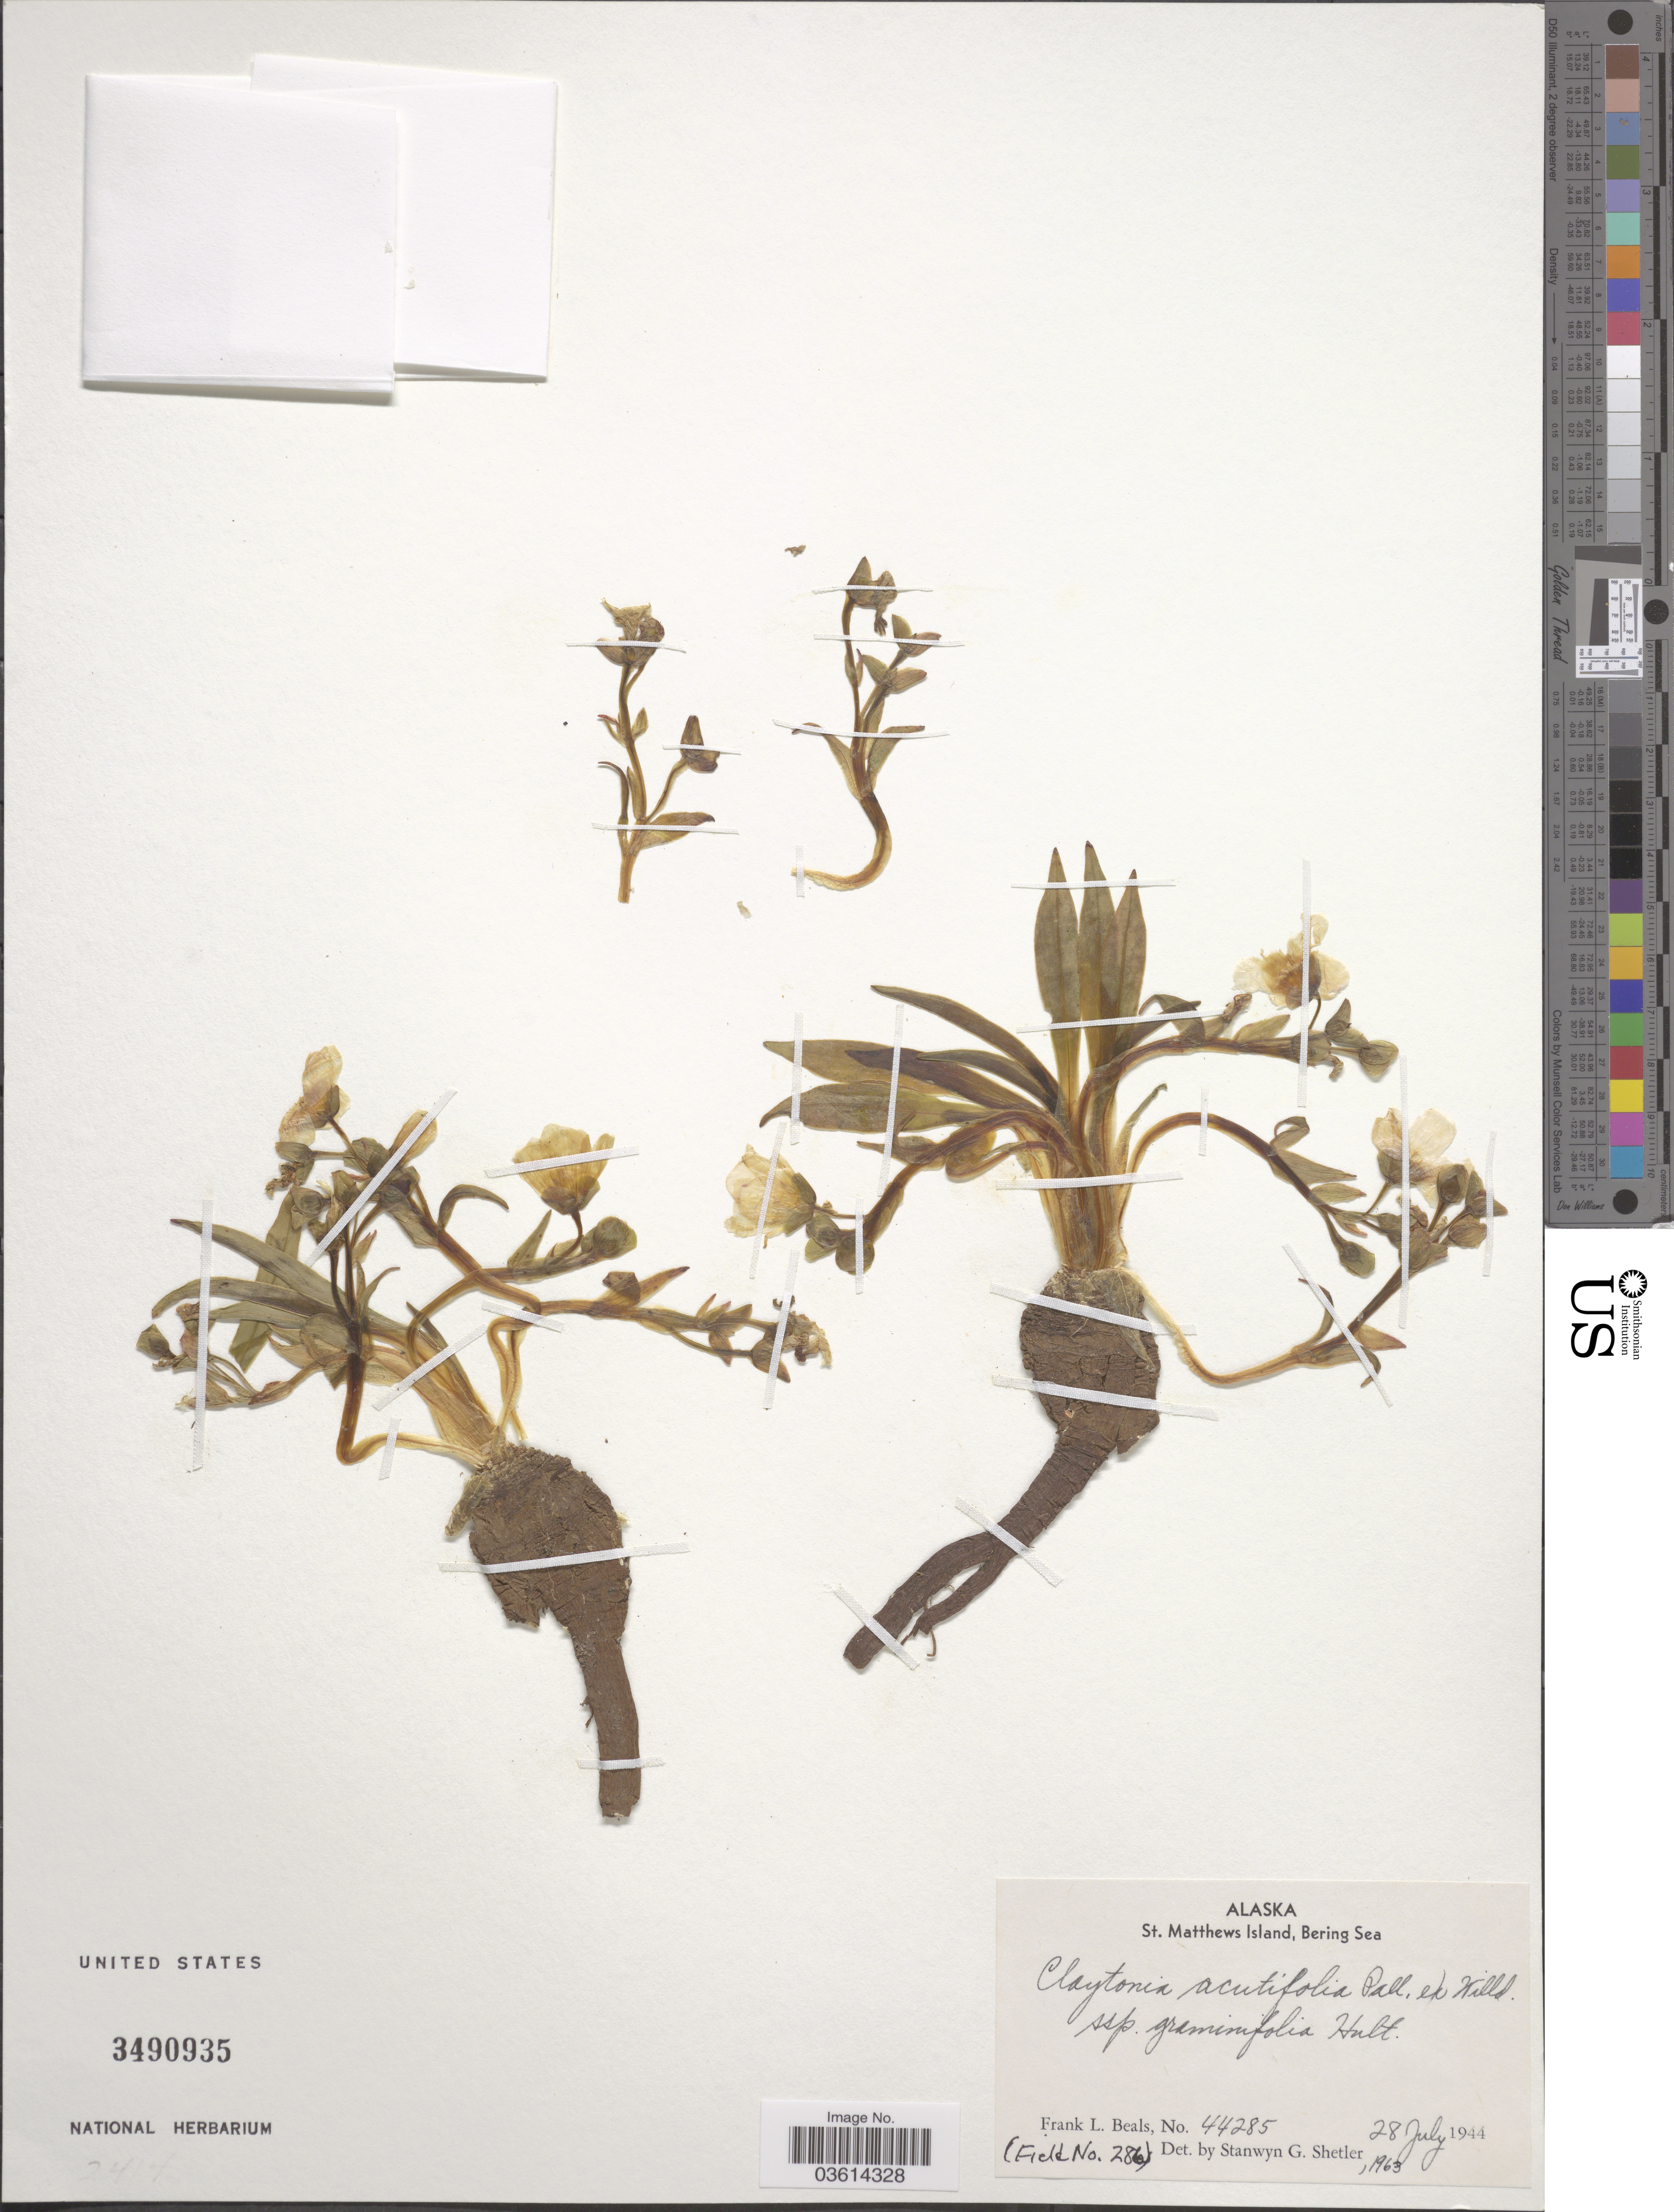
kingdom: Plantae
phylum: Tracheophyta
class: Magnoliopsida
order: Caryophyllales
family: Montiaceae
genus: Claytonia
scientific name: Claytonia acutifolia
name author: Pall. ex Willd.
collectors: F. Beals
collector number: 44285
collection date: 1944-07-28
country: United States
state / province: Alaska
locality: St. Matthews Island, Bering Sea.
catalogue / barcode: US 3490935